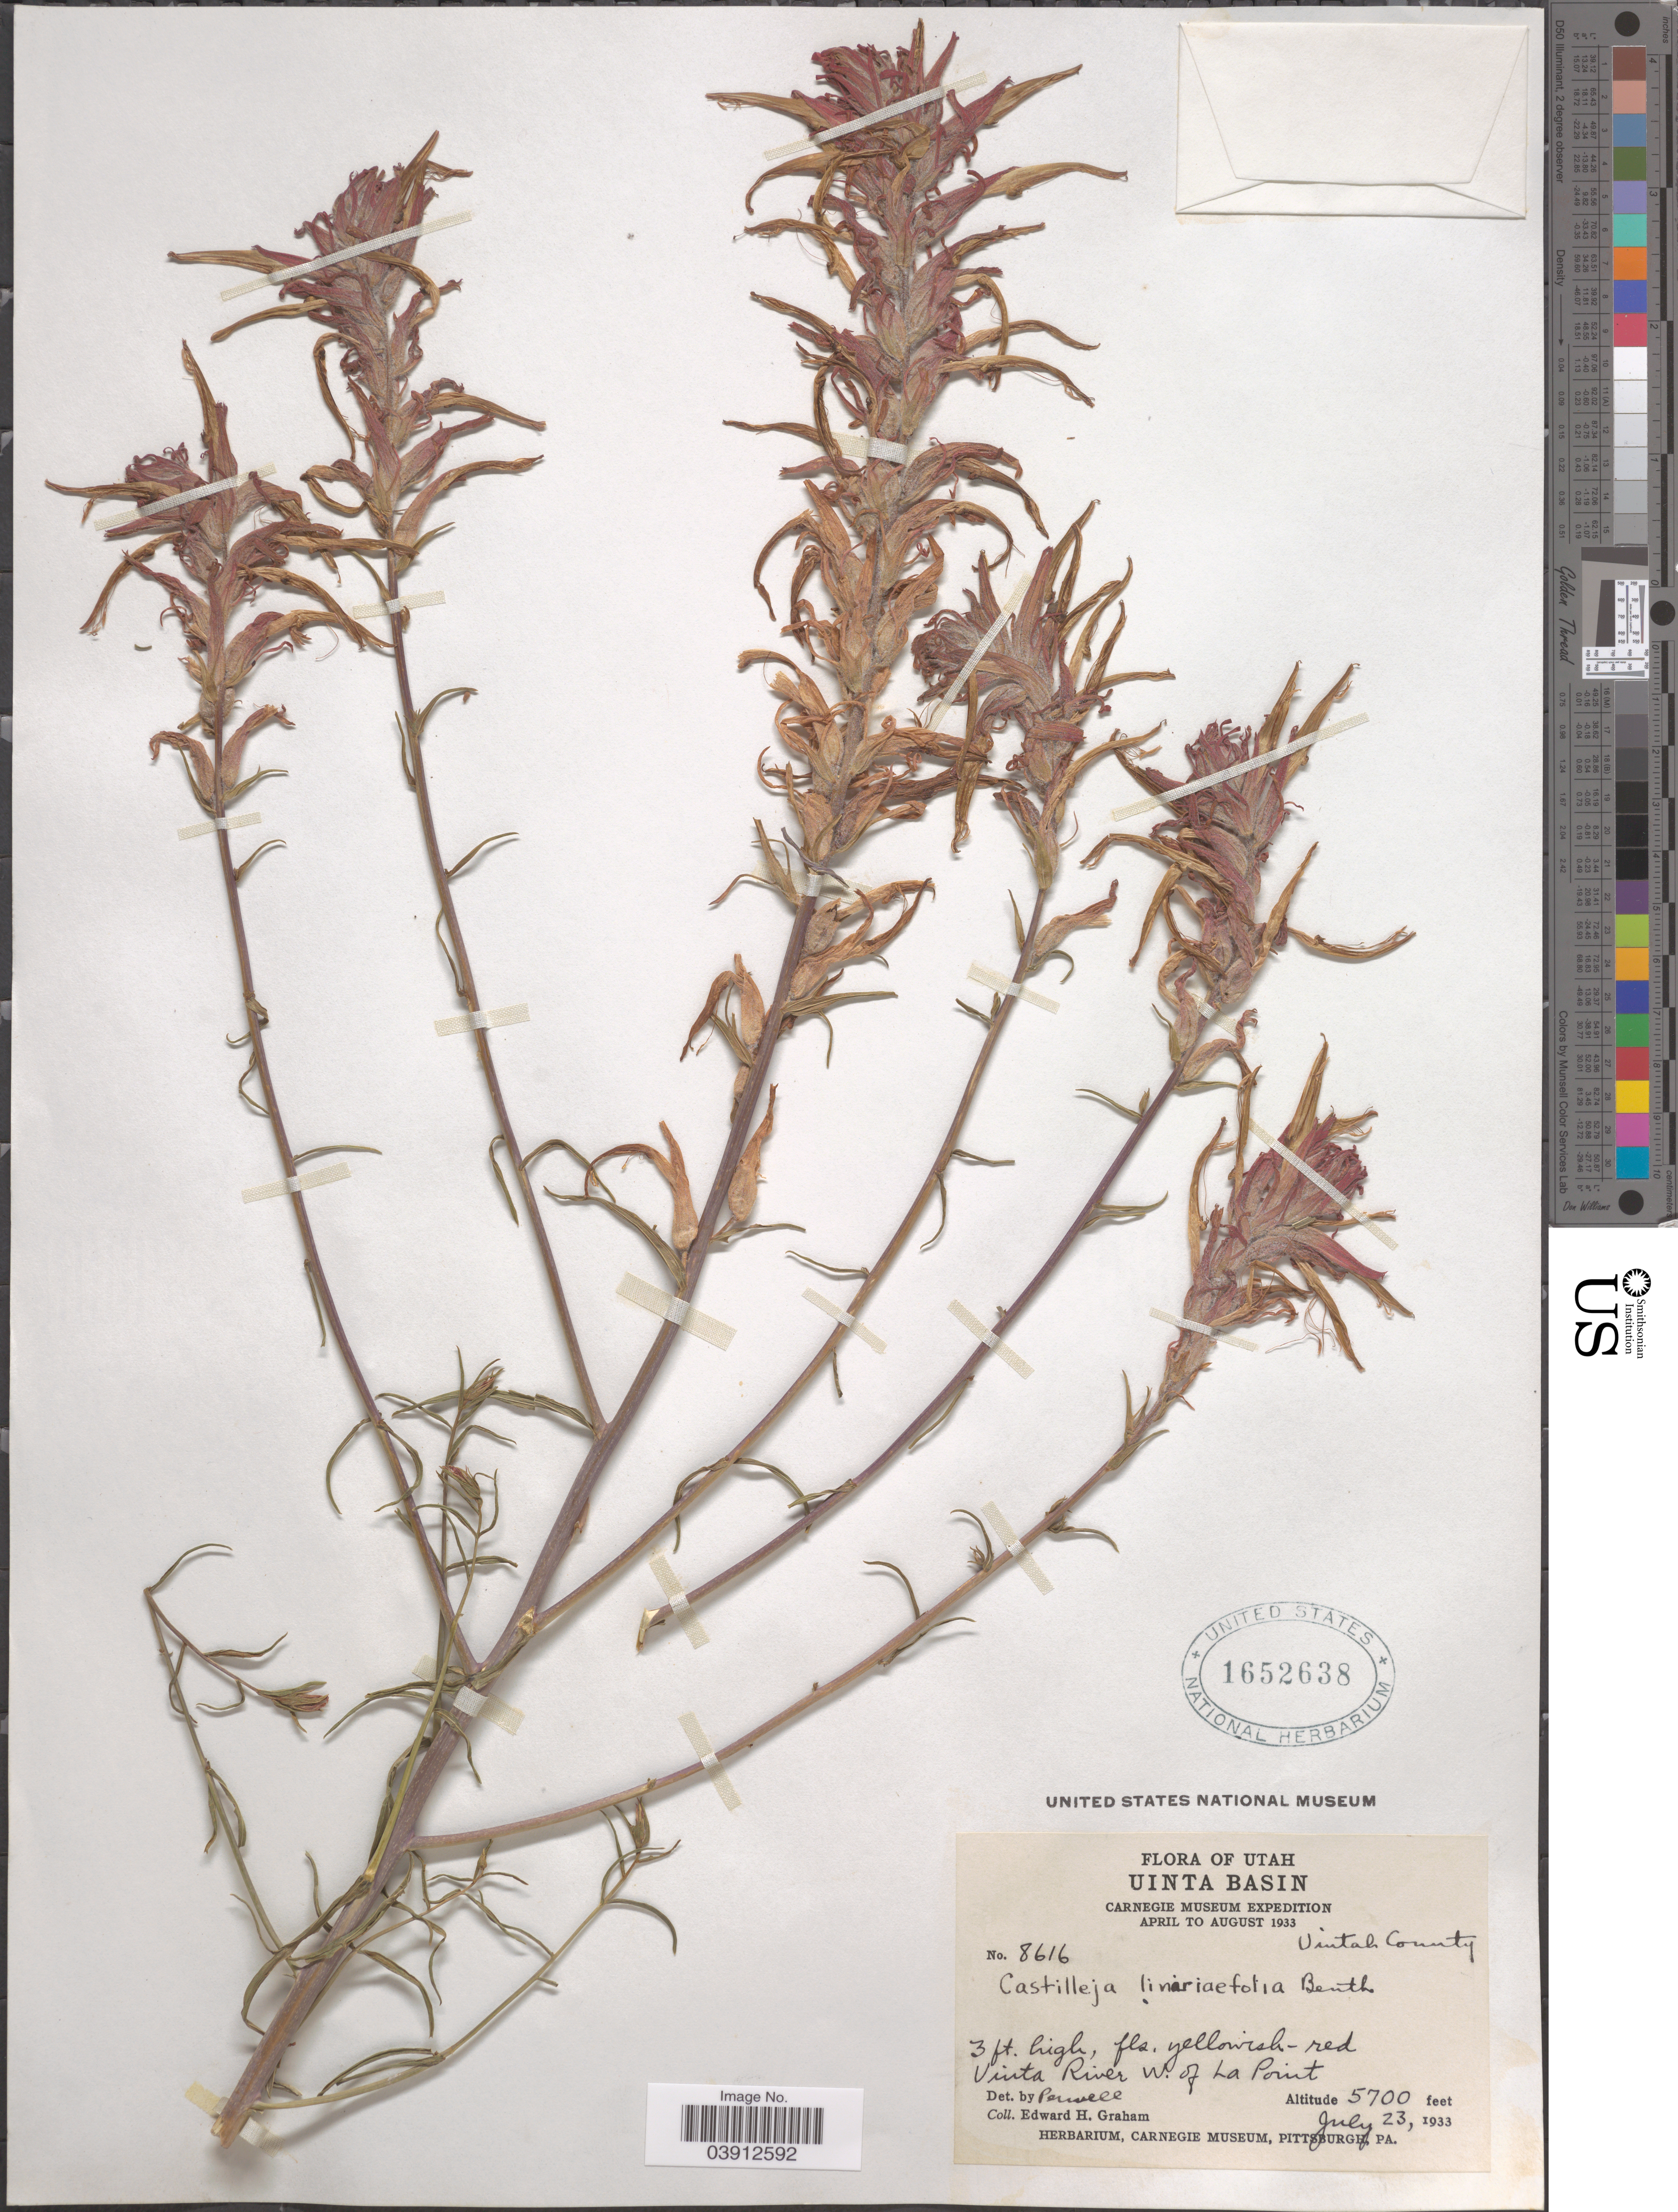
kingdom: Plantae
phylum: Tracheophyta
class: Magnoliopsida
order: Lamiales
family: Orobanchaceae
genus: Castilleja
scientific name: Castilleja linariifolia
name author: Benth.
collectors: E. H. Graham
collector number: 8616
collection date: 1933-07-23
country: United States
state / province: Utah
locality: Uinta Basin. Uintah County. Uinta River W. of La Point.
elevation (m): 1737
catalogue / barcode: US 1652638